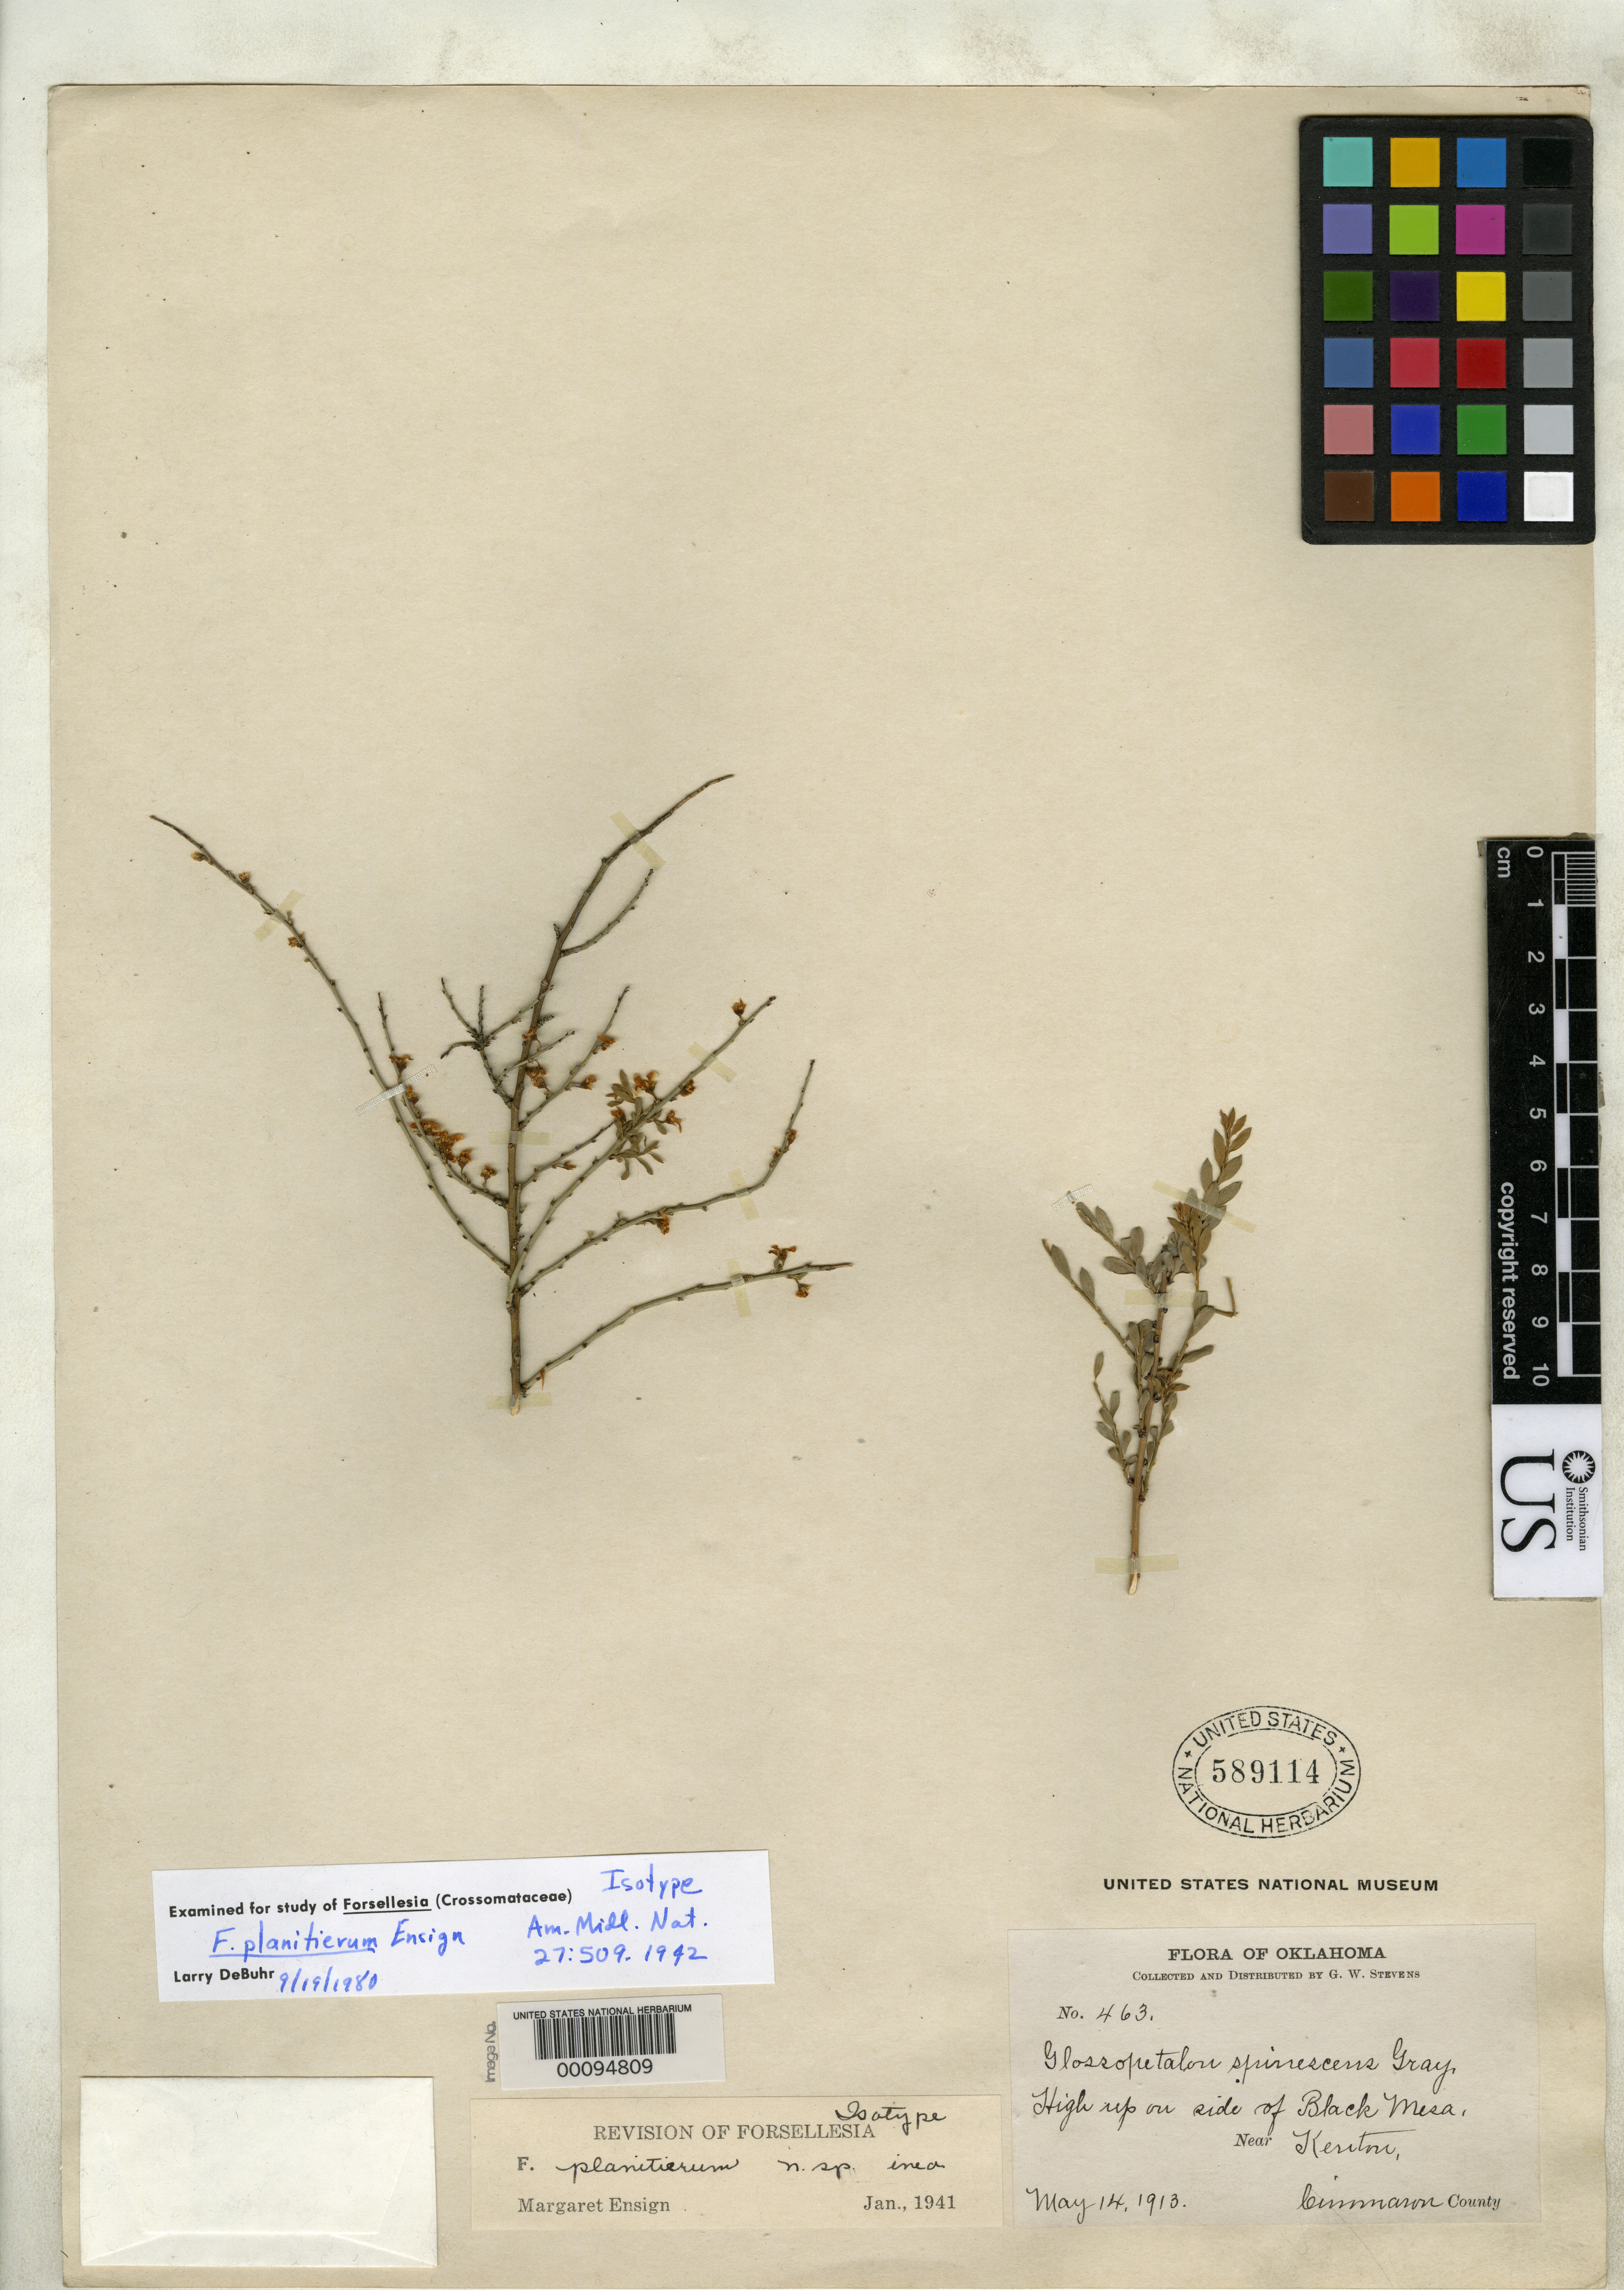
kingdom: Plantae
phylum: Tracheophyta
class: Magnoliopsida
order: Crossosomatales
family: Crossosomataceae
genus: Forsellesia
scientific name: Forsellesia planitierum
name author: Ensign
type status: Isotype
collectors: G. W. Stevens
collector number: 463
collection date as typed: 14 May 1913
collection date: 1913-05-14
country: United States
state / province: Oklahoma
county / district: Cimarron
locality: Black Mesa.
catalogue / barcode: US 589114